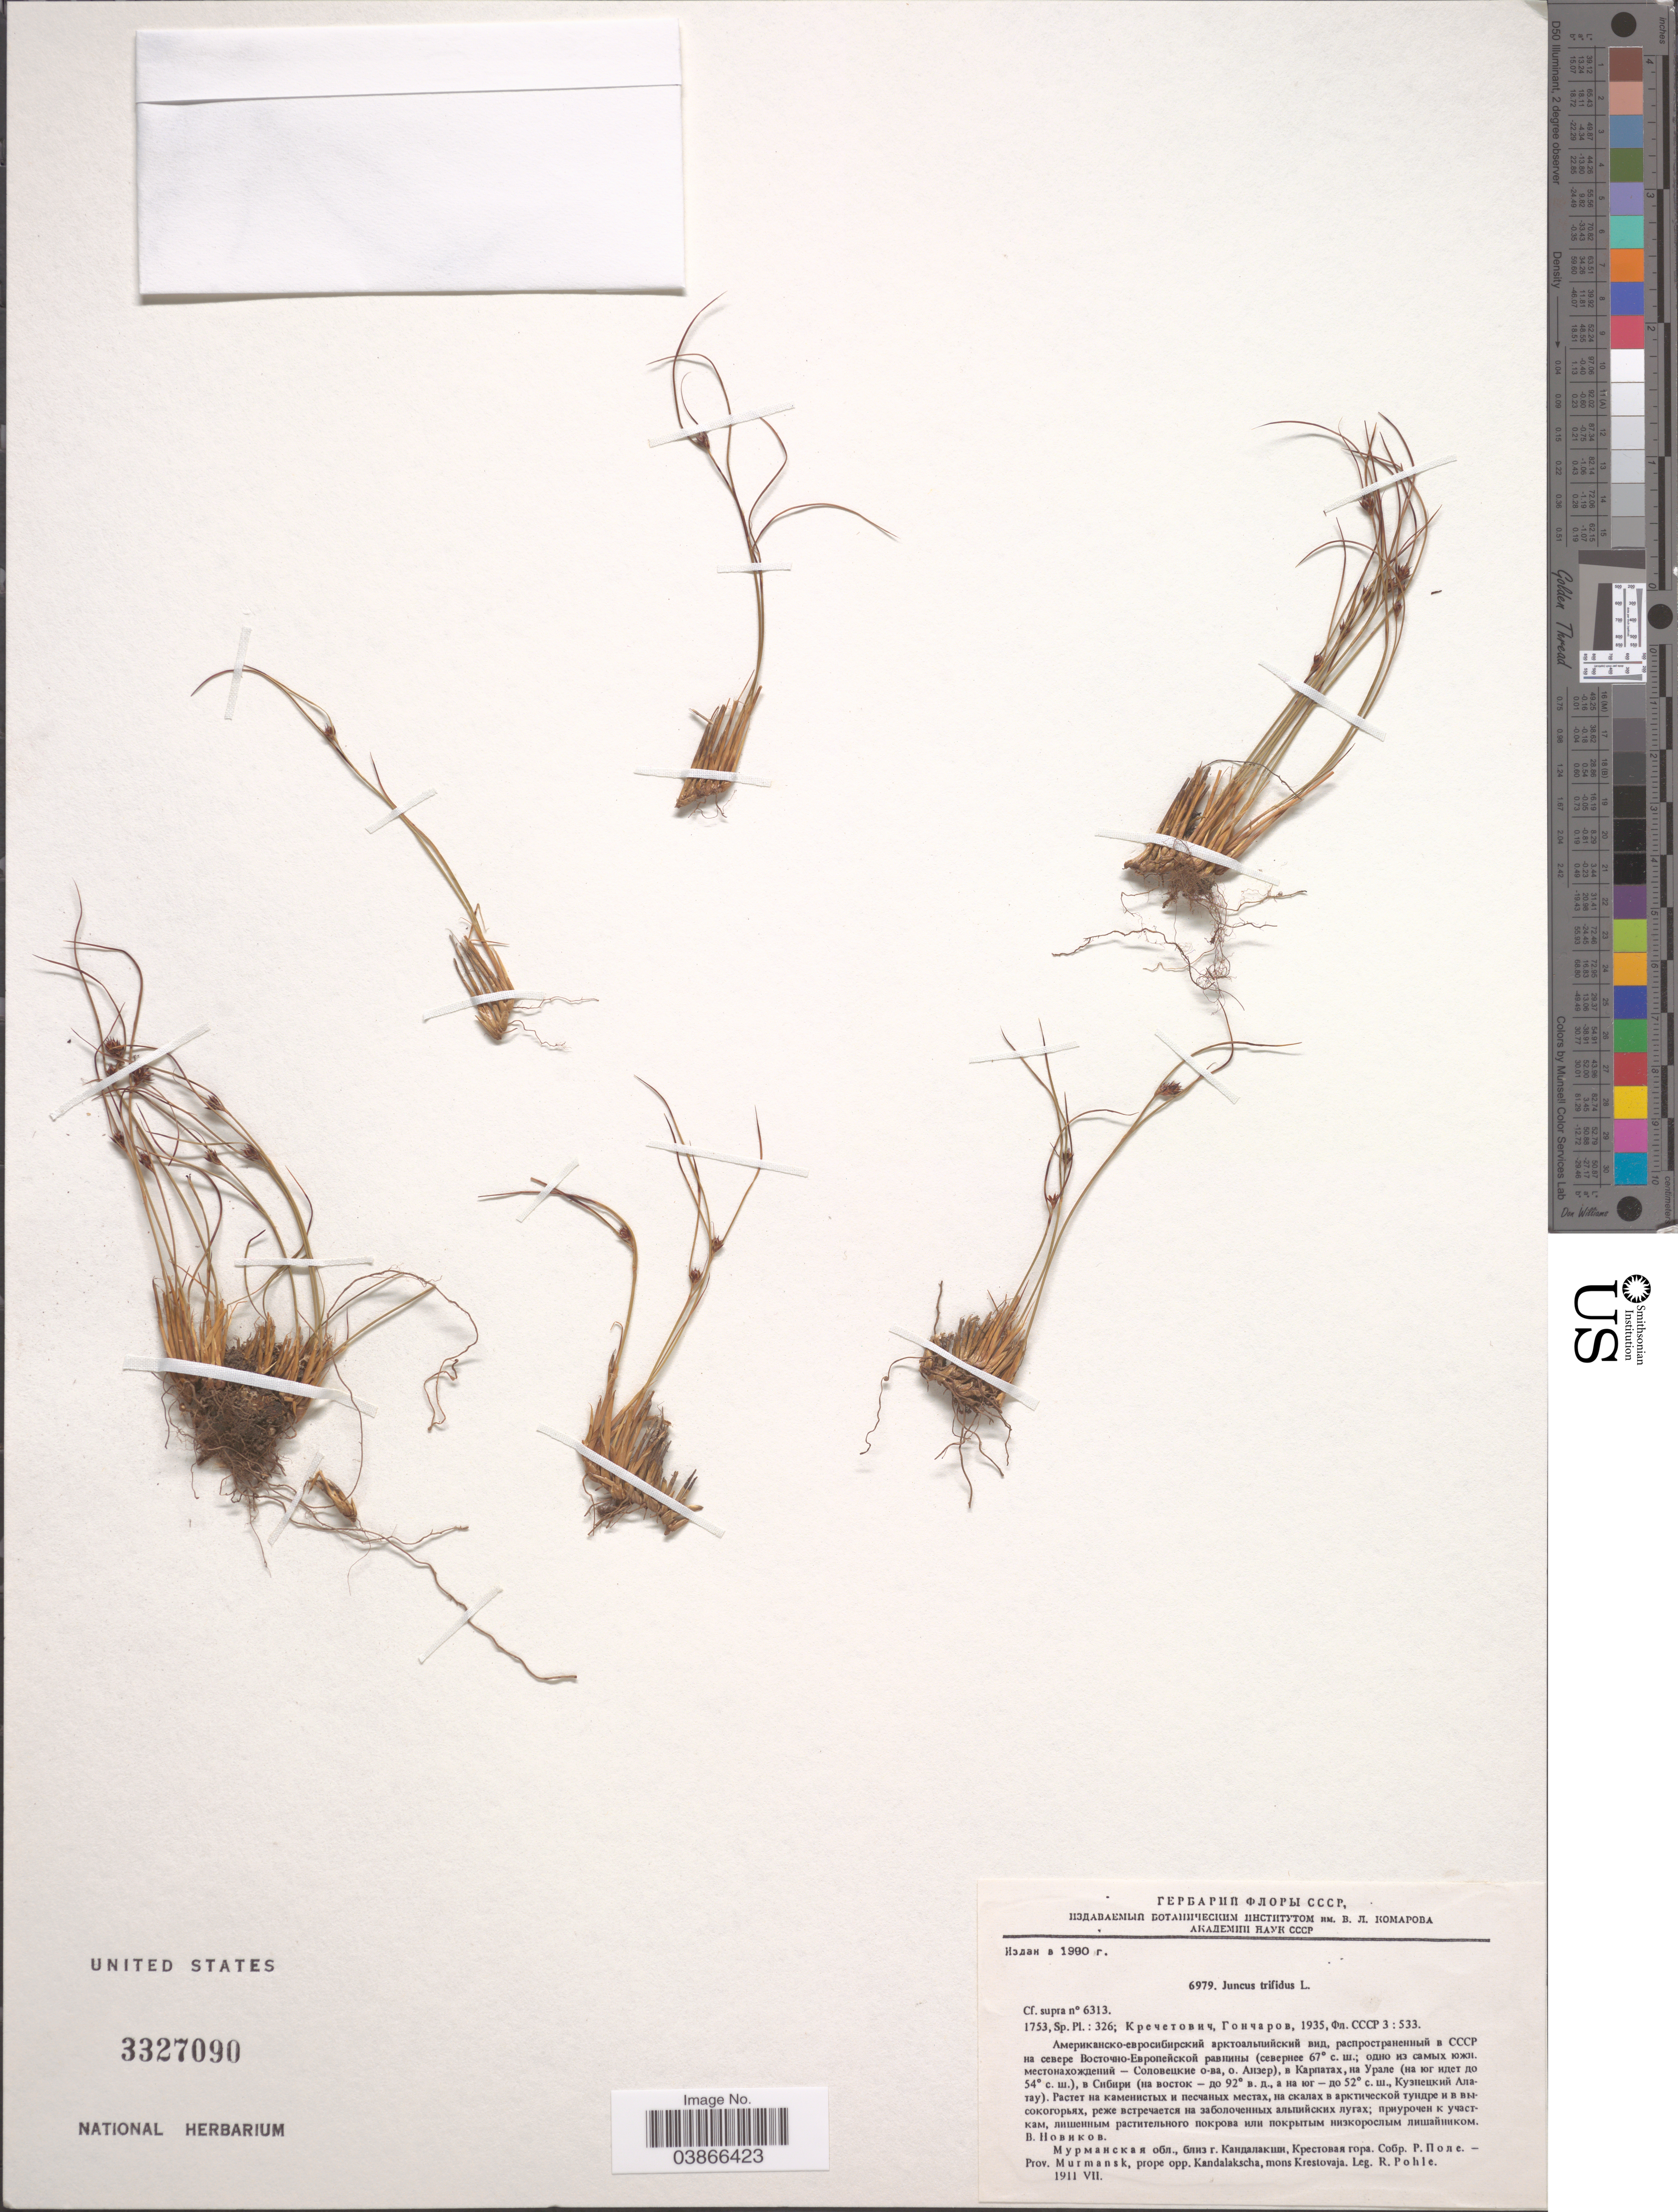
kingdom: Plantae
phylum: Tracheophyta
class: Liliopsida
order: Poales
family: Juncaceae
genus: Juncus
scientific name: Juncus trifidus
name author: L.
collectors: R. Pohle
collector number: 6979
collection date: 1911-07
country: Russian Federation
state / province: Murmansk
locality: Prope opp. Kandalakscha, mons Krestovaja.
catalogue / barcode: US 3327090